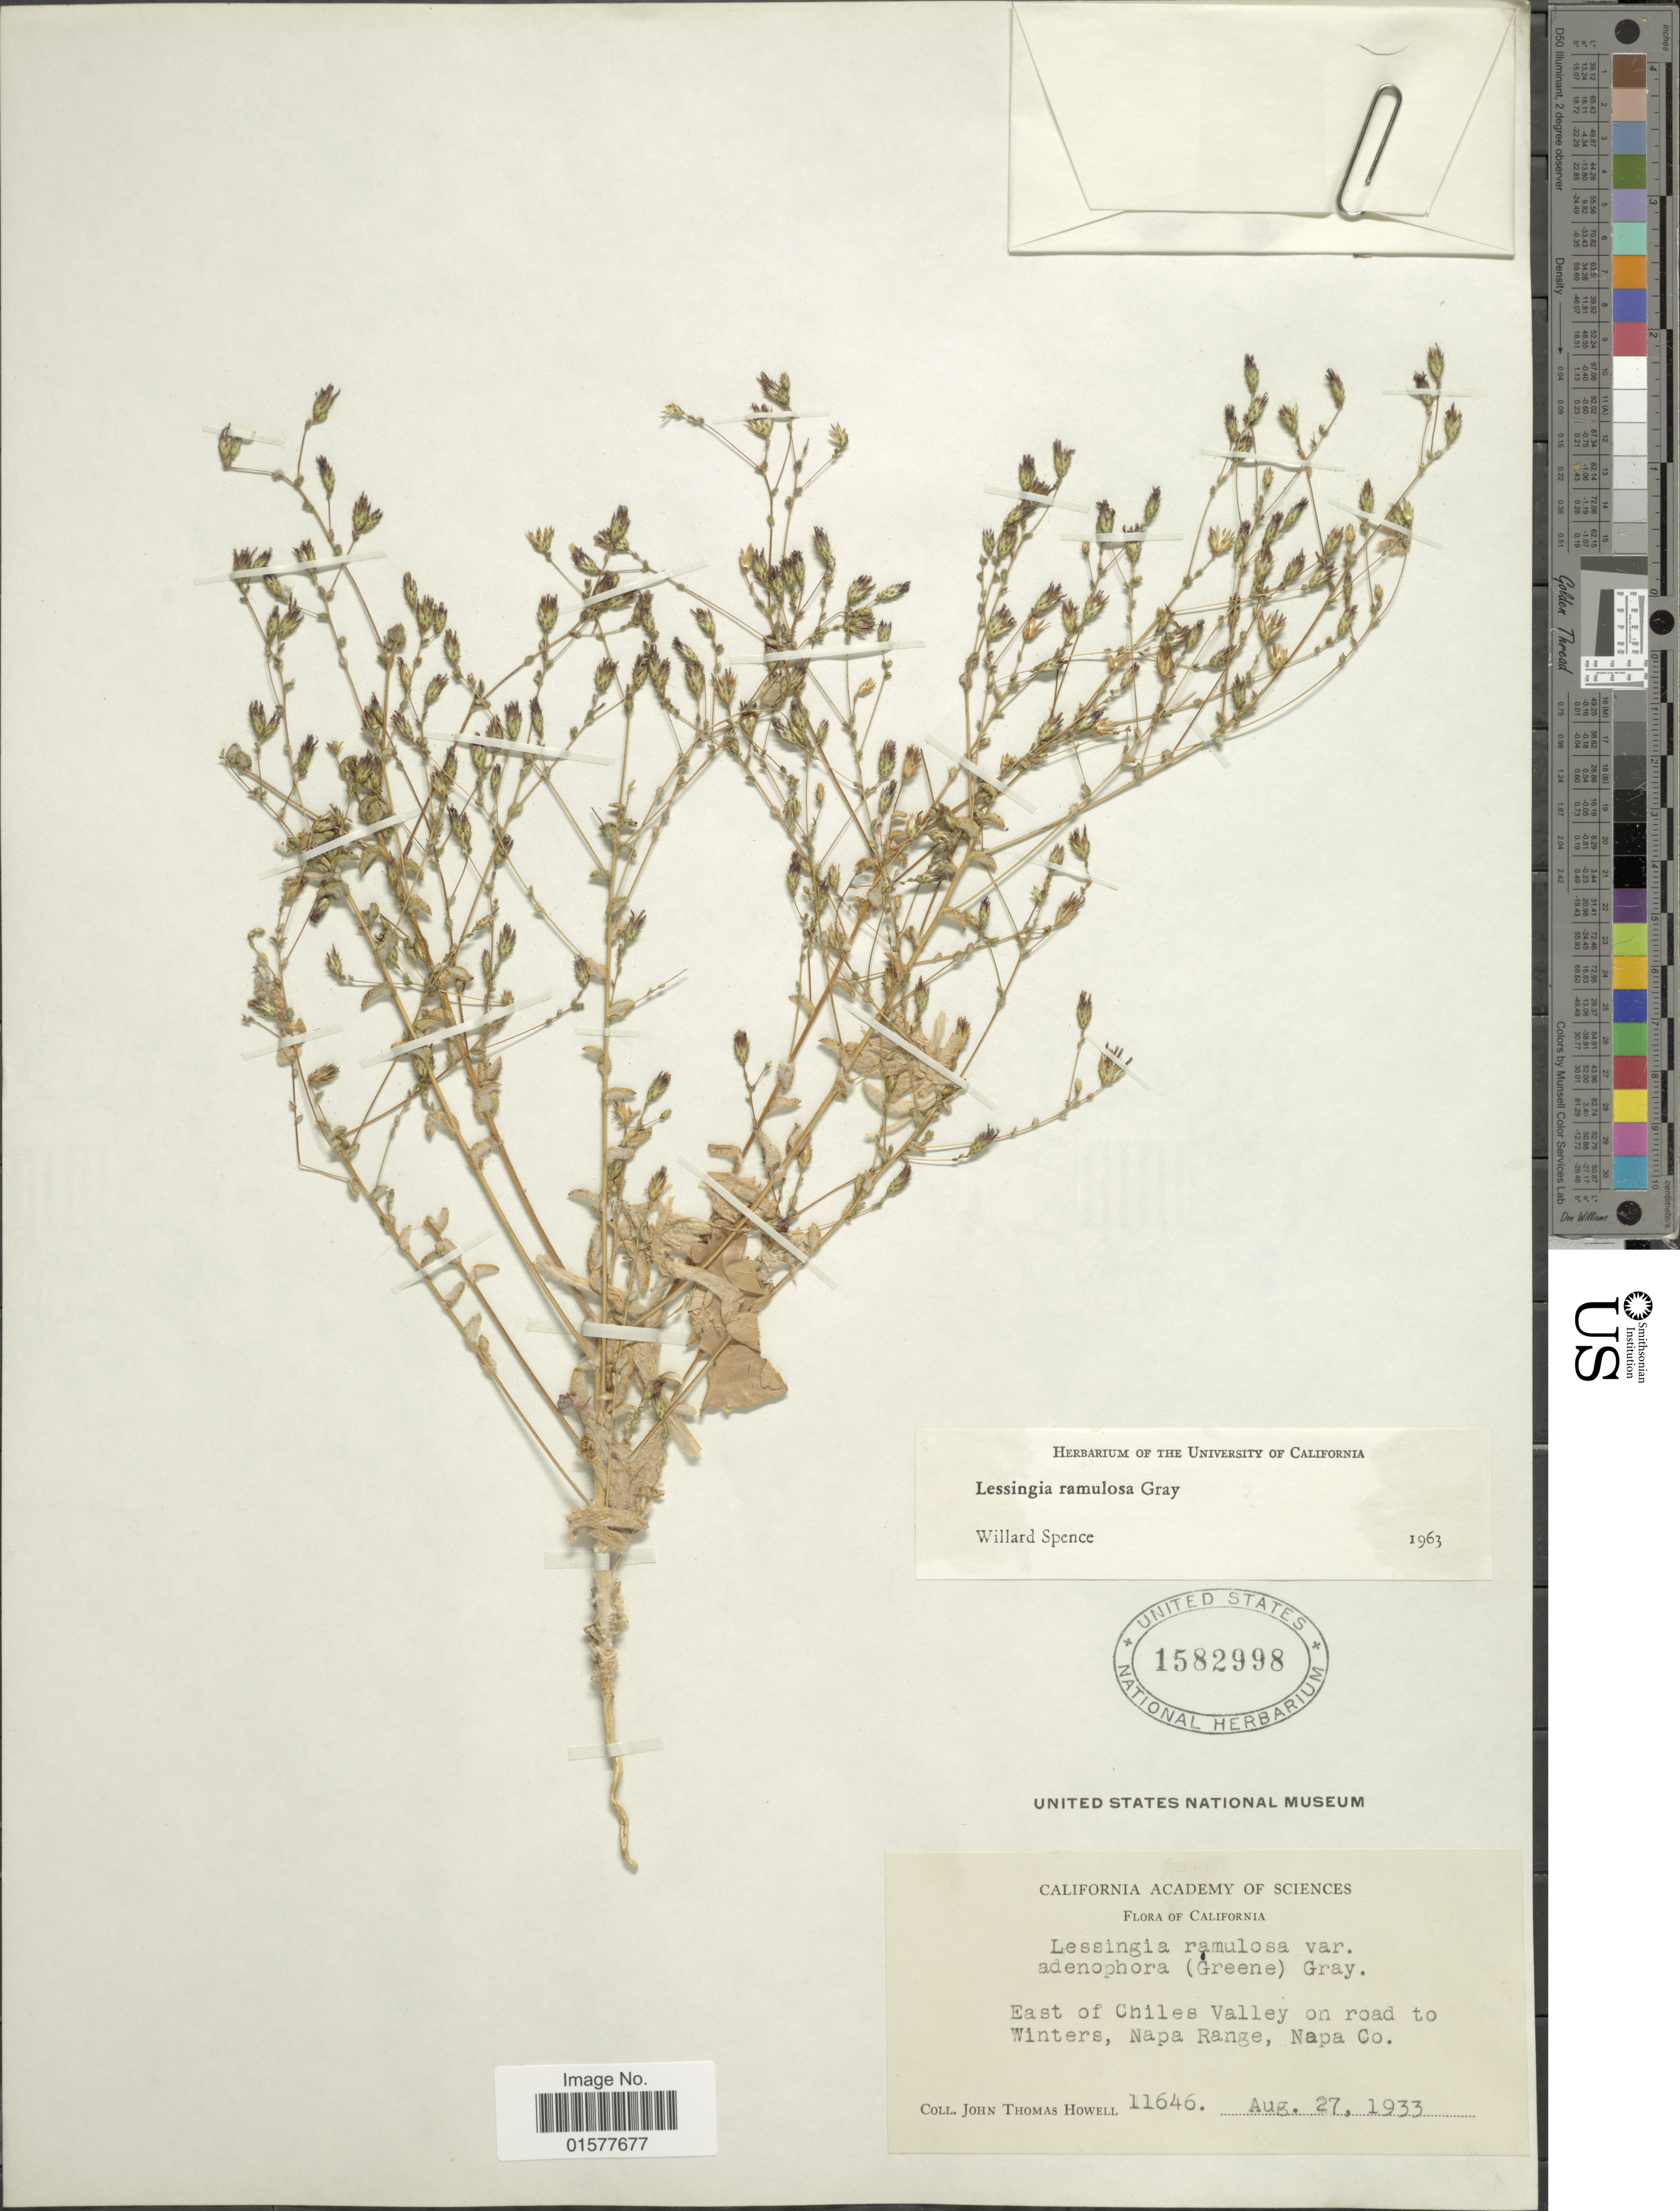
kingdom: Plantae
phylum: Tracheophyta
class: Magnoliopsida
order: Asterales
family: Asteraceae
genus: Lessingia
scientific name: Lessingia ramulosa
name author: A. Gray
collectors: J. T. Howell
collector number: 11646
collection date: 1933-08-27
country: United States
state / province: California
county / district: Napa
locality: East of Chiles Valley on road to Winter, Napa Range, Napa Co.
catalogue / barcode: US 1582998